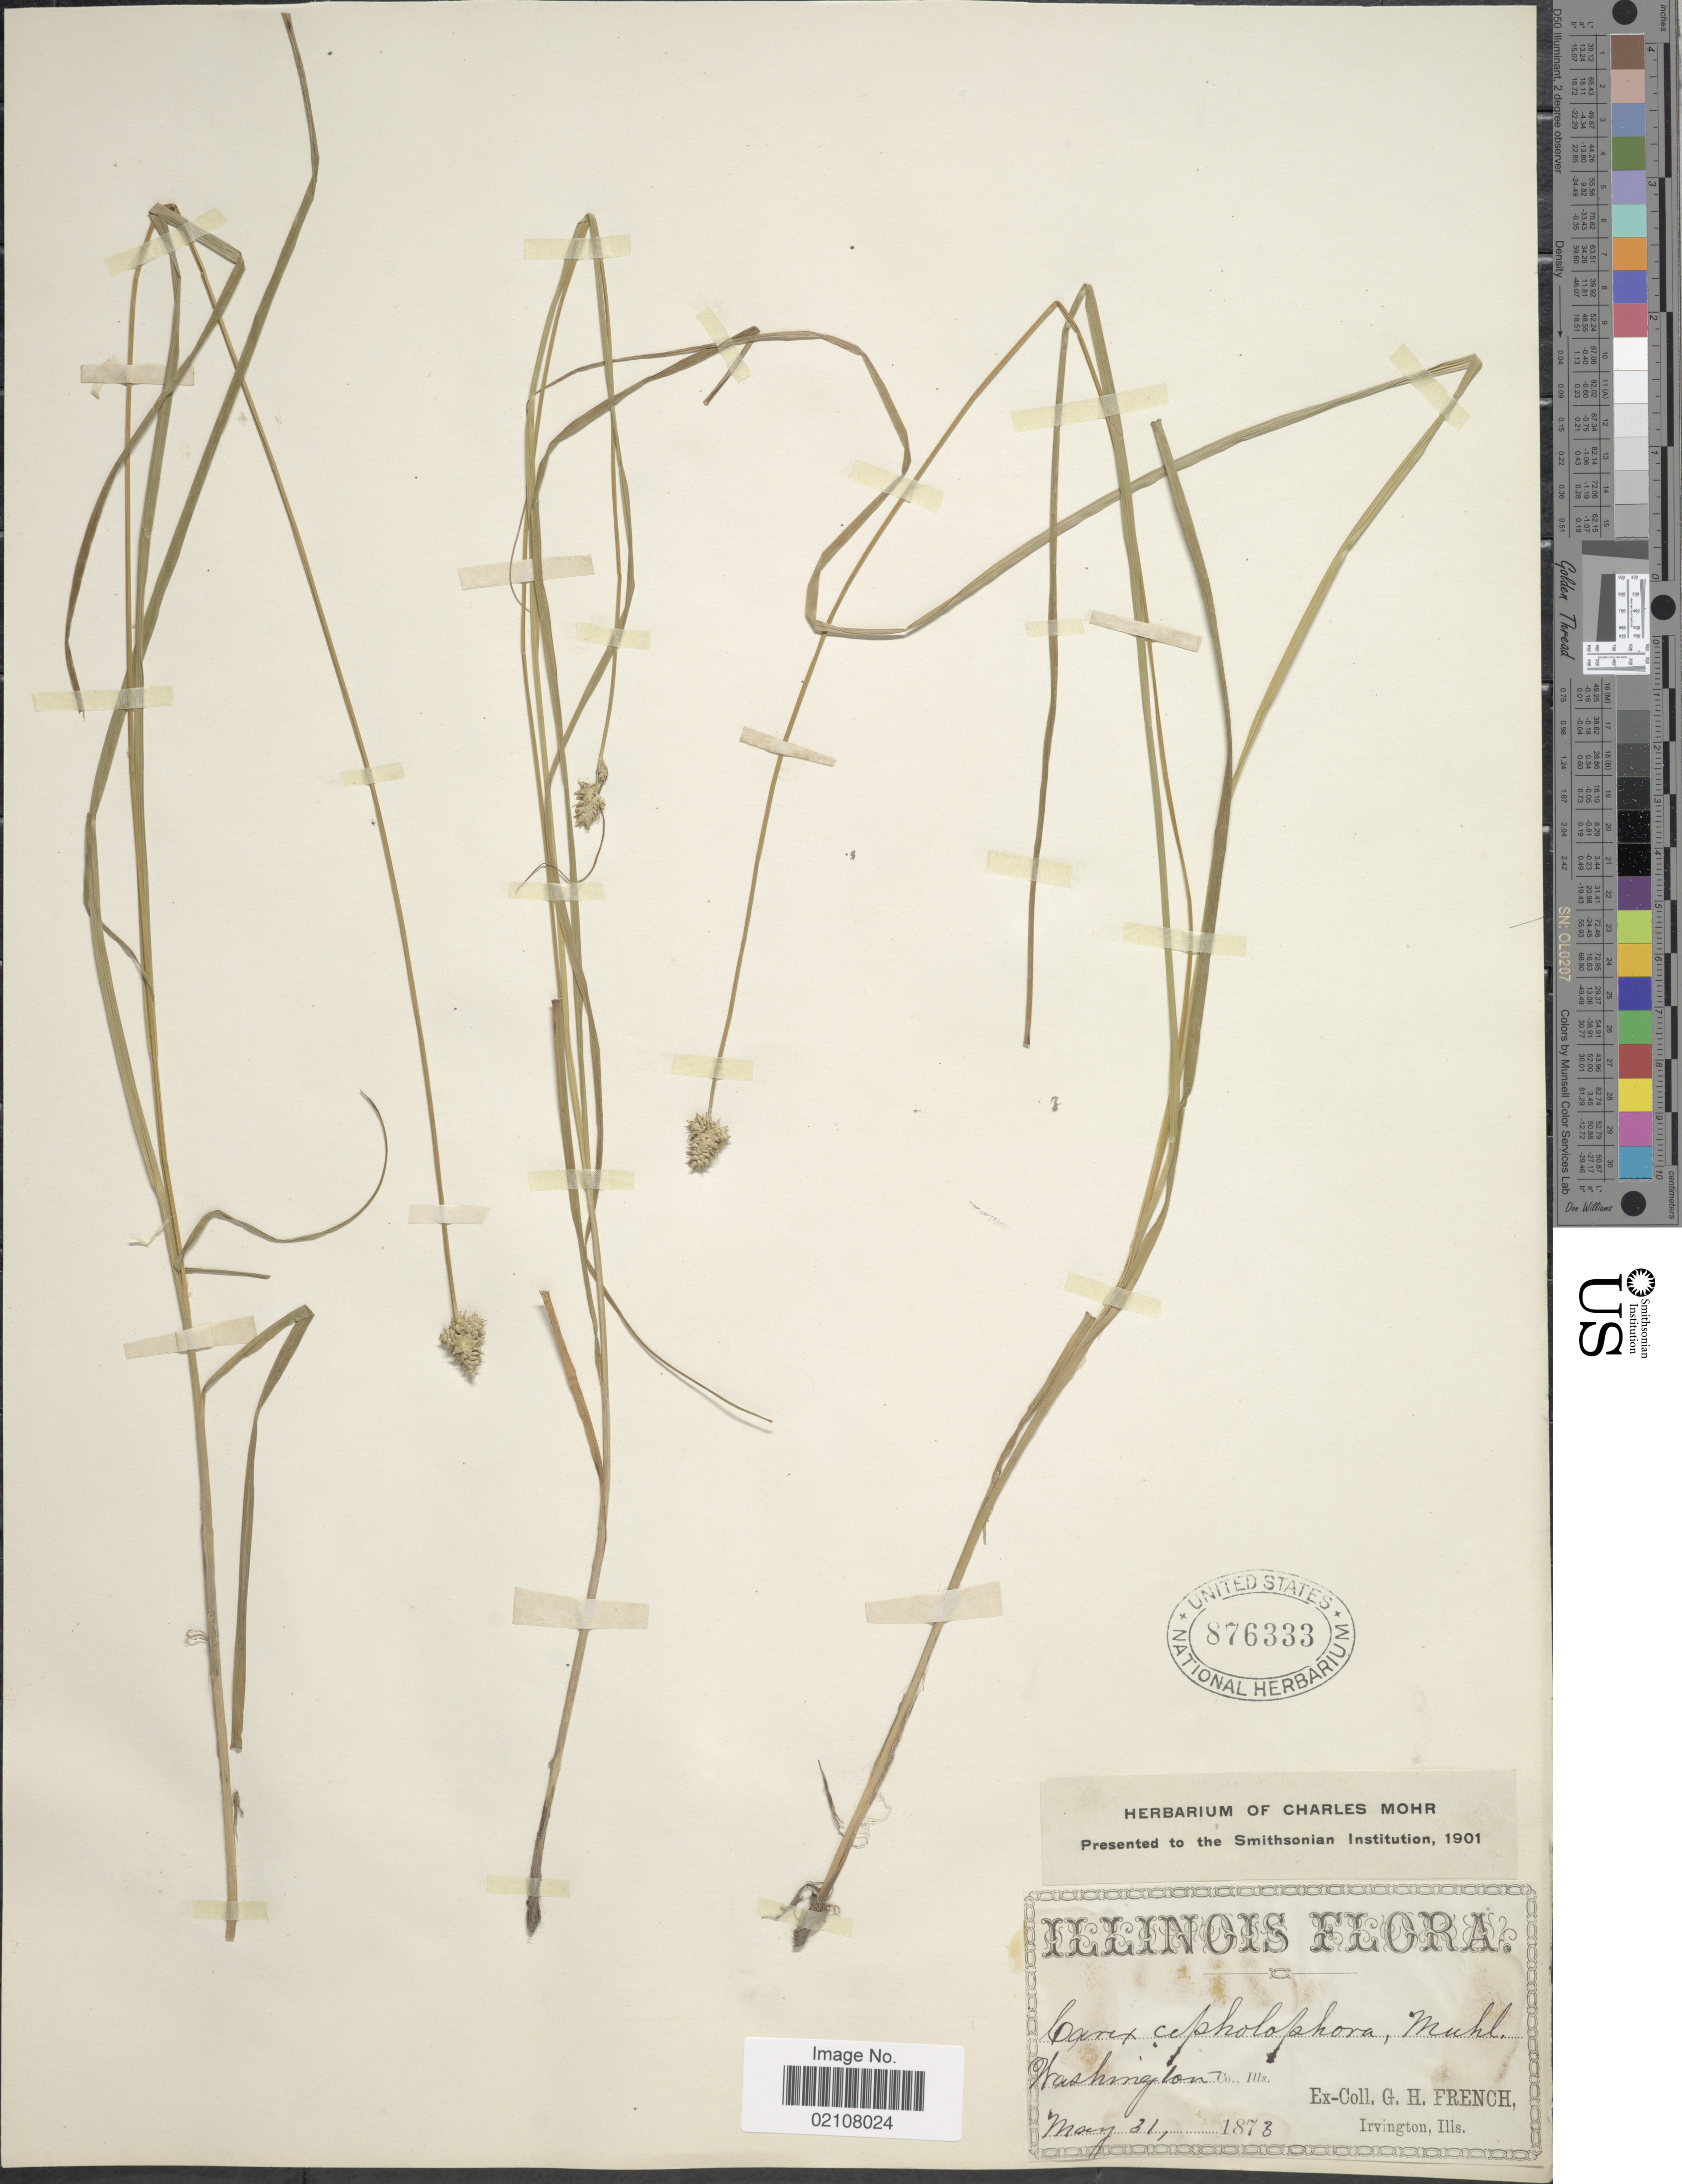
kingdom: Plantae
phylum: Tracheophyta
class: Liliopsida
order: Poales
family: Cyperaceae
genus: Carex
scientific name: Carex cephalophora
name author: Muhl. ex Willd.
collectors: G. H. French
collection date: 1873-05-31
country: United States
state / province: Illinois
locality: Washington Co.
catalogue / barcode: US 876333